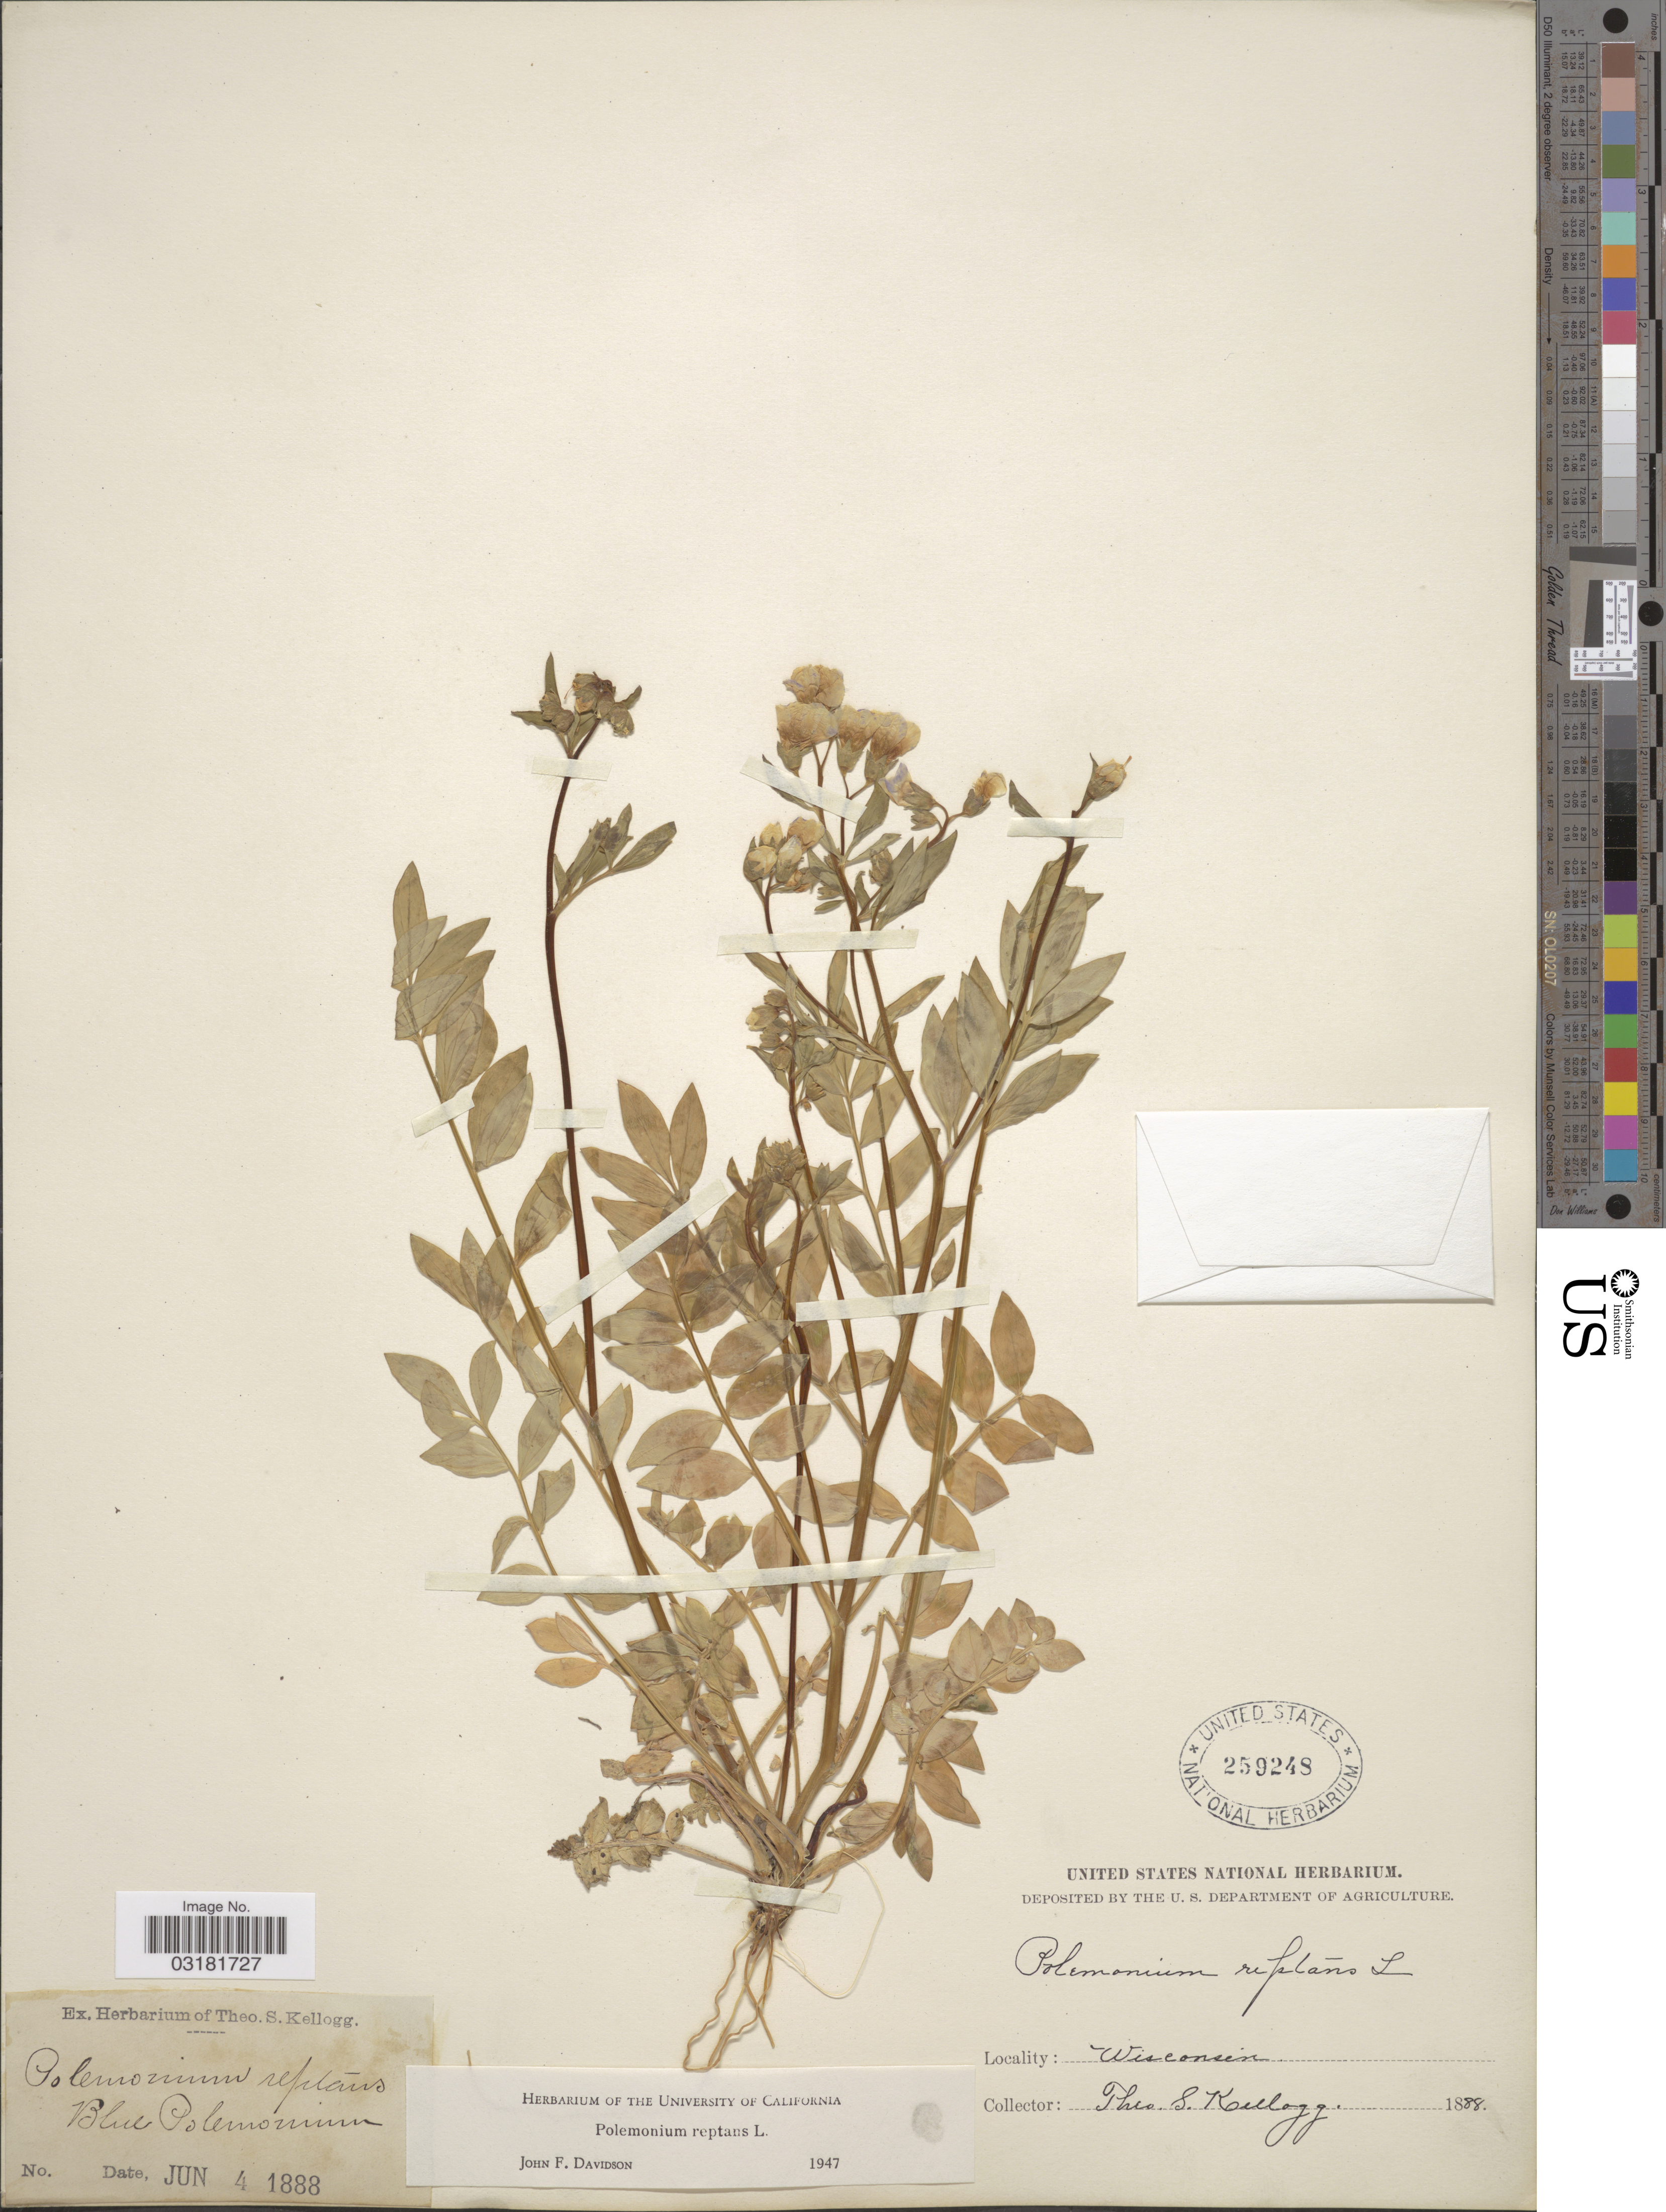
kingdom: Plantae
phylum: Tracheophyta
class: Magnoliopsida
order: Ericales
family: Polemoniaceae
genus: Polemonium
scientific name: Polemonium reptans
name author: L.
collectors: T. S. Kellogg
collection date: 1888-06-04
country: United States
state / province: Wisconsin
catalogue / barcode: US 259248